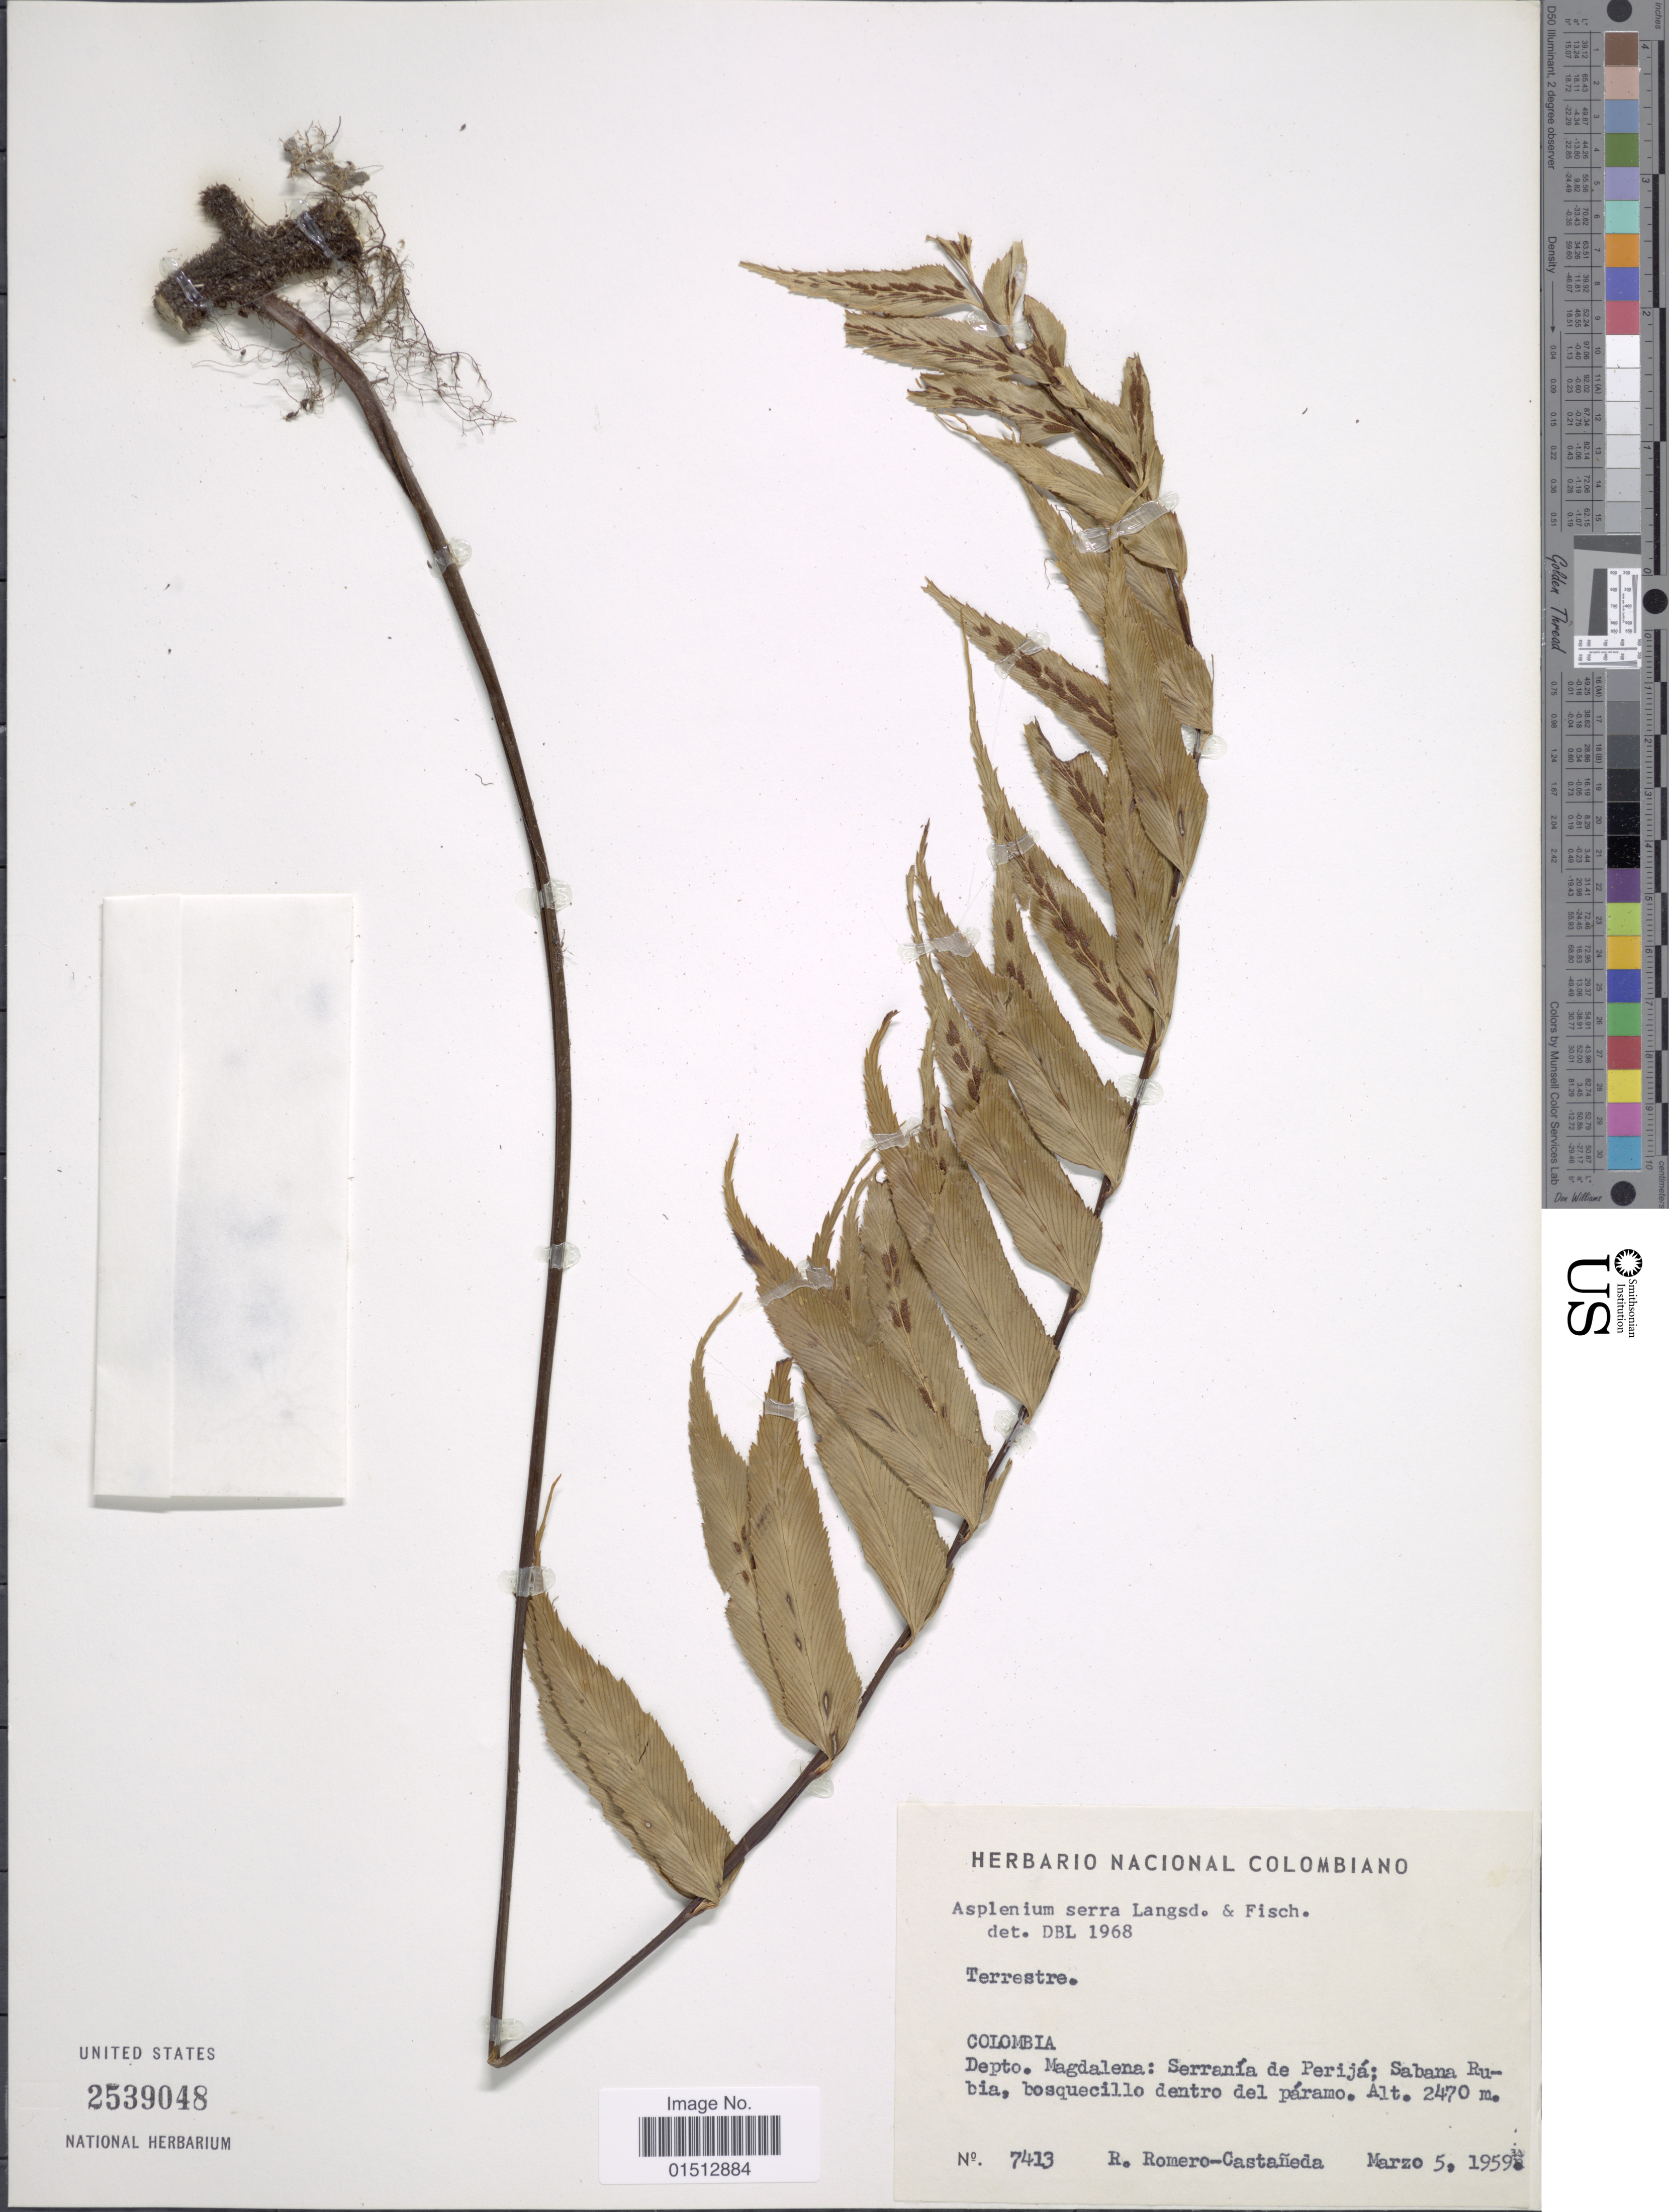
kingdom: Plantae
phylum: Tracheophyta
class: Polypodiopsida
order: Polypodiales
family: Aspleniaceae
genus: Asplenium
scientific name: Asplenium serra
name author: Langsd. & Fisch.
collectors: R. Romero Castañeda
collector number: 7413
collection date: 1959-03-05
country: Colombia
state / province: Magdalena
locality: Colombia, Magdalena: Serrania de Peija; Sabana Rubia, bosquecillo dentro del paramo.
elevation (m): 2470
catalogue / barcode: US 2539048